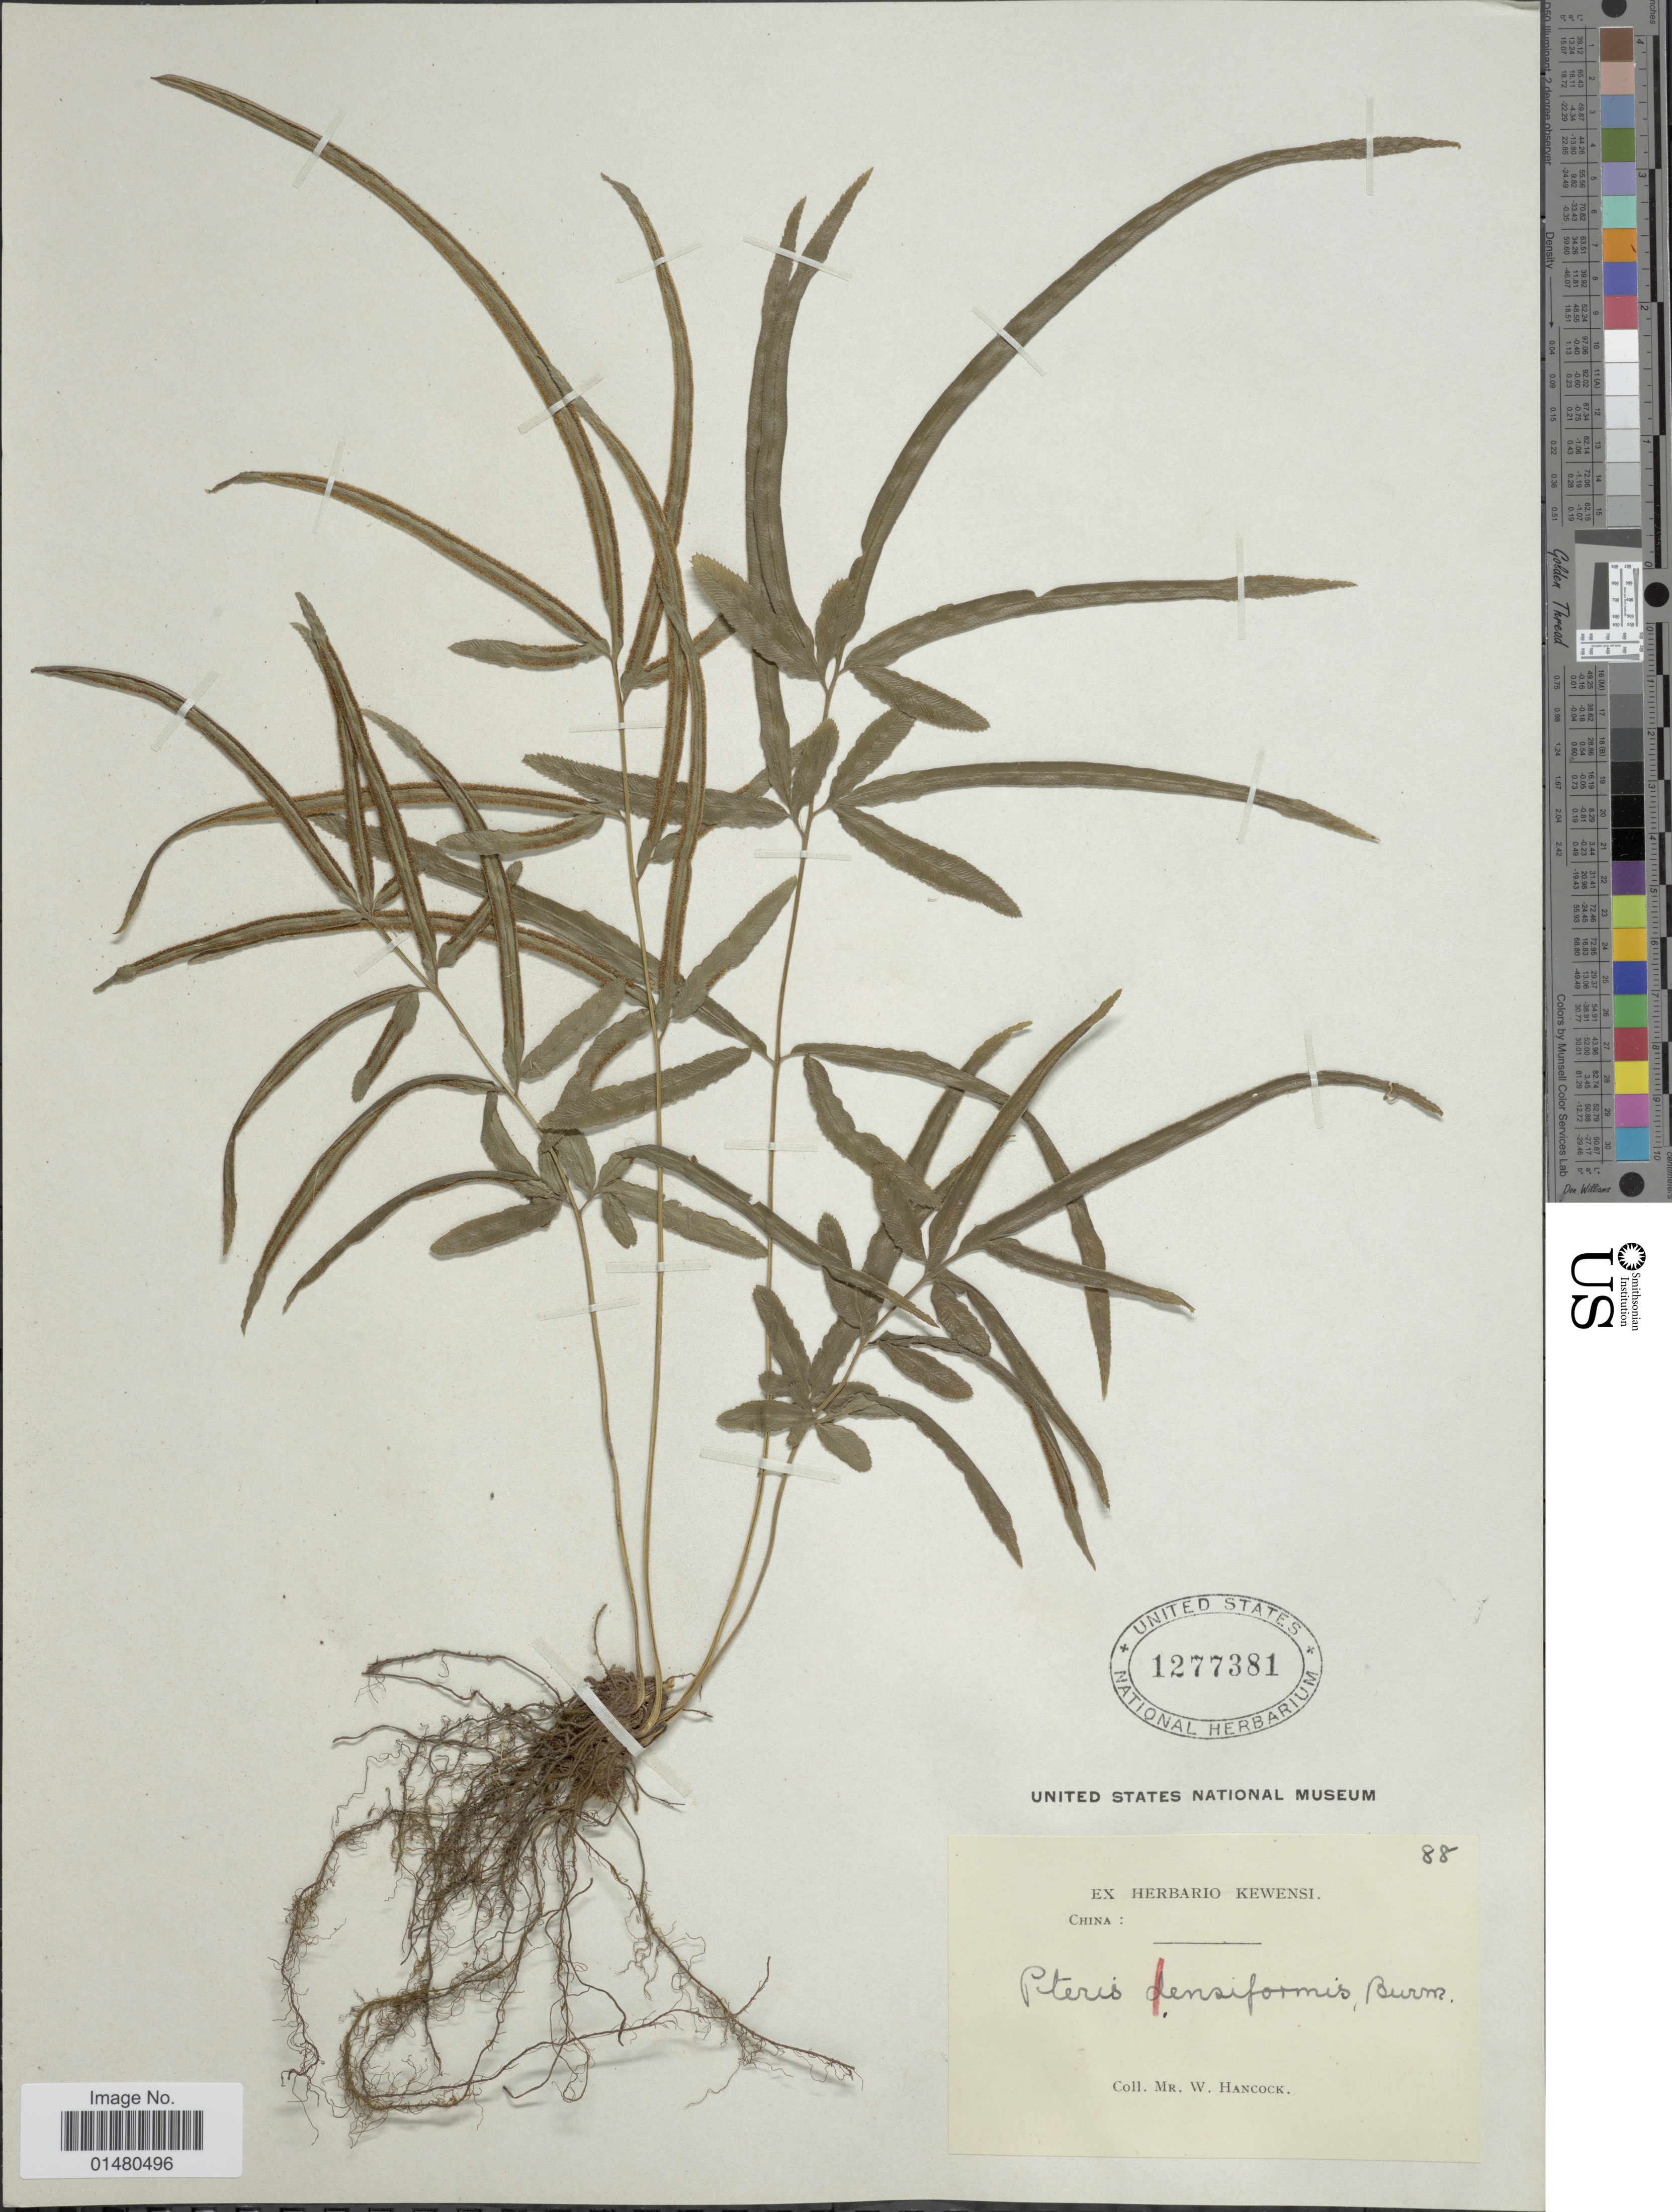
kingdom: Plantae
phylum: Tracheophyta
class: Polypodiopsida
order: Polypodiales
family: Pteridaceae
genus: Pteris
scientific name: Pteris ensiformis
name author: Burm. f.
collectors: W. Hancock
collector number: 88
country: China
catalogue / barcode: US 1277381